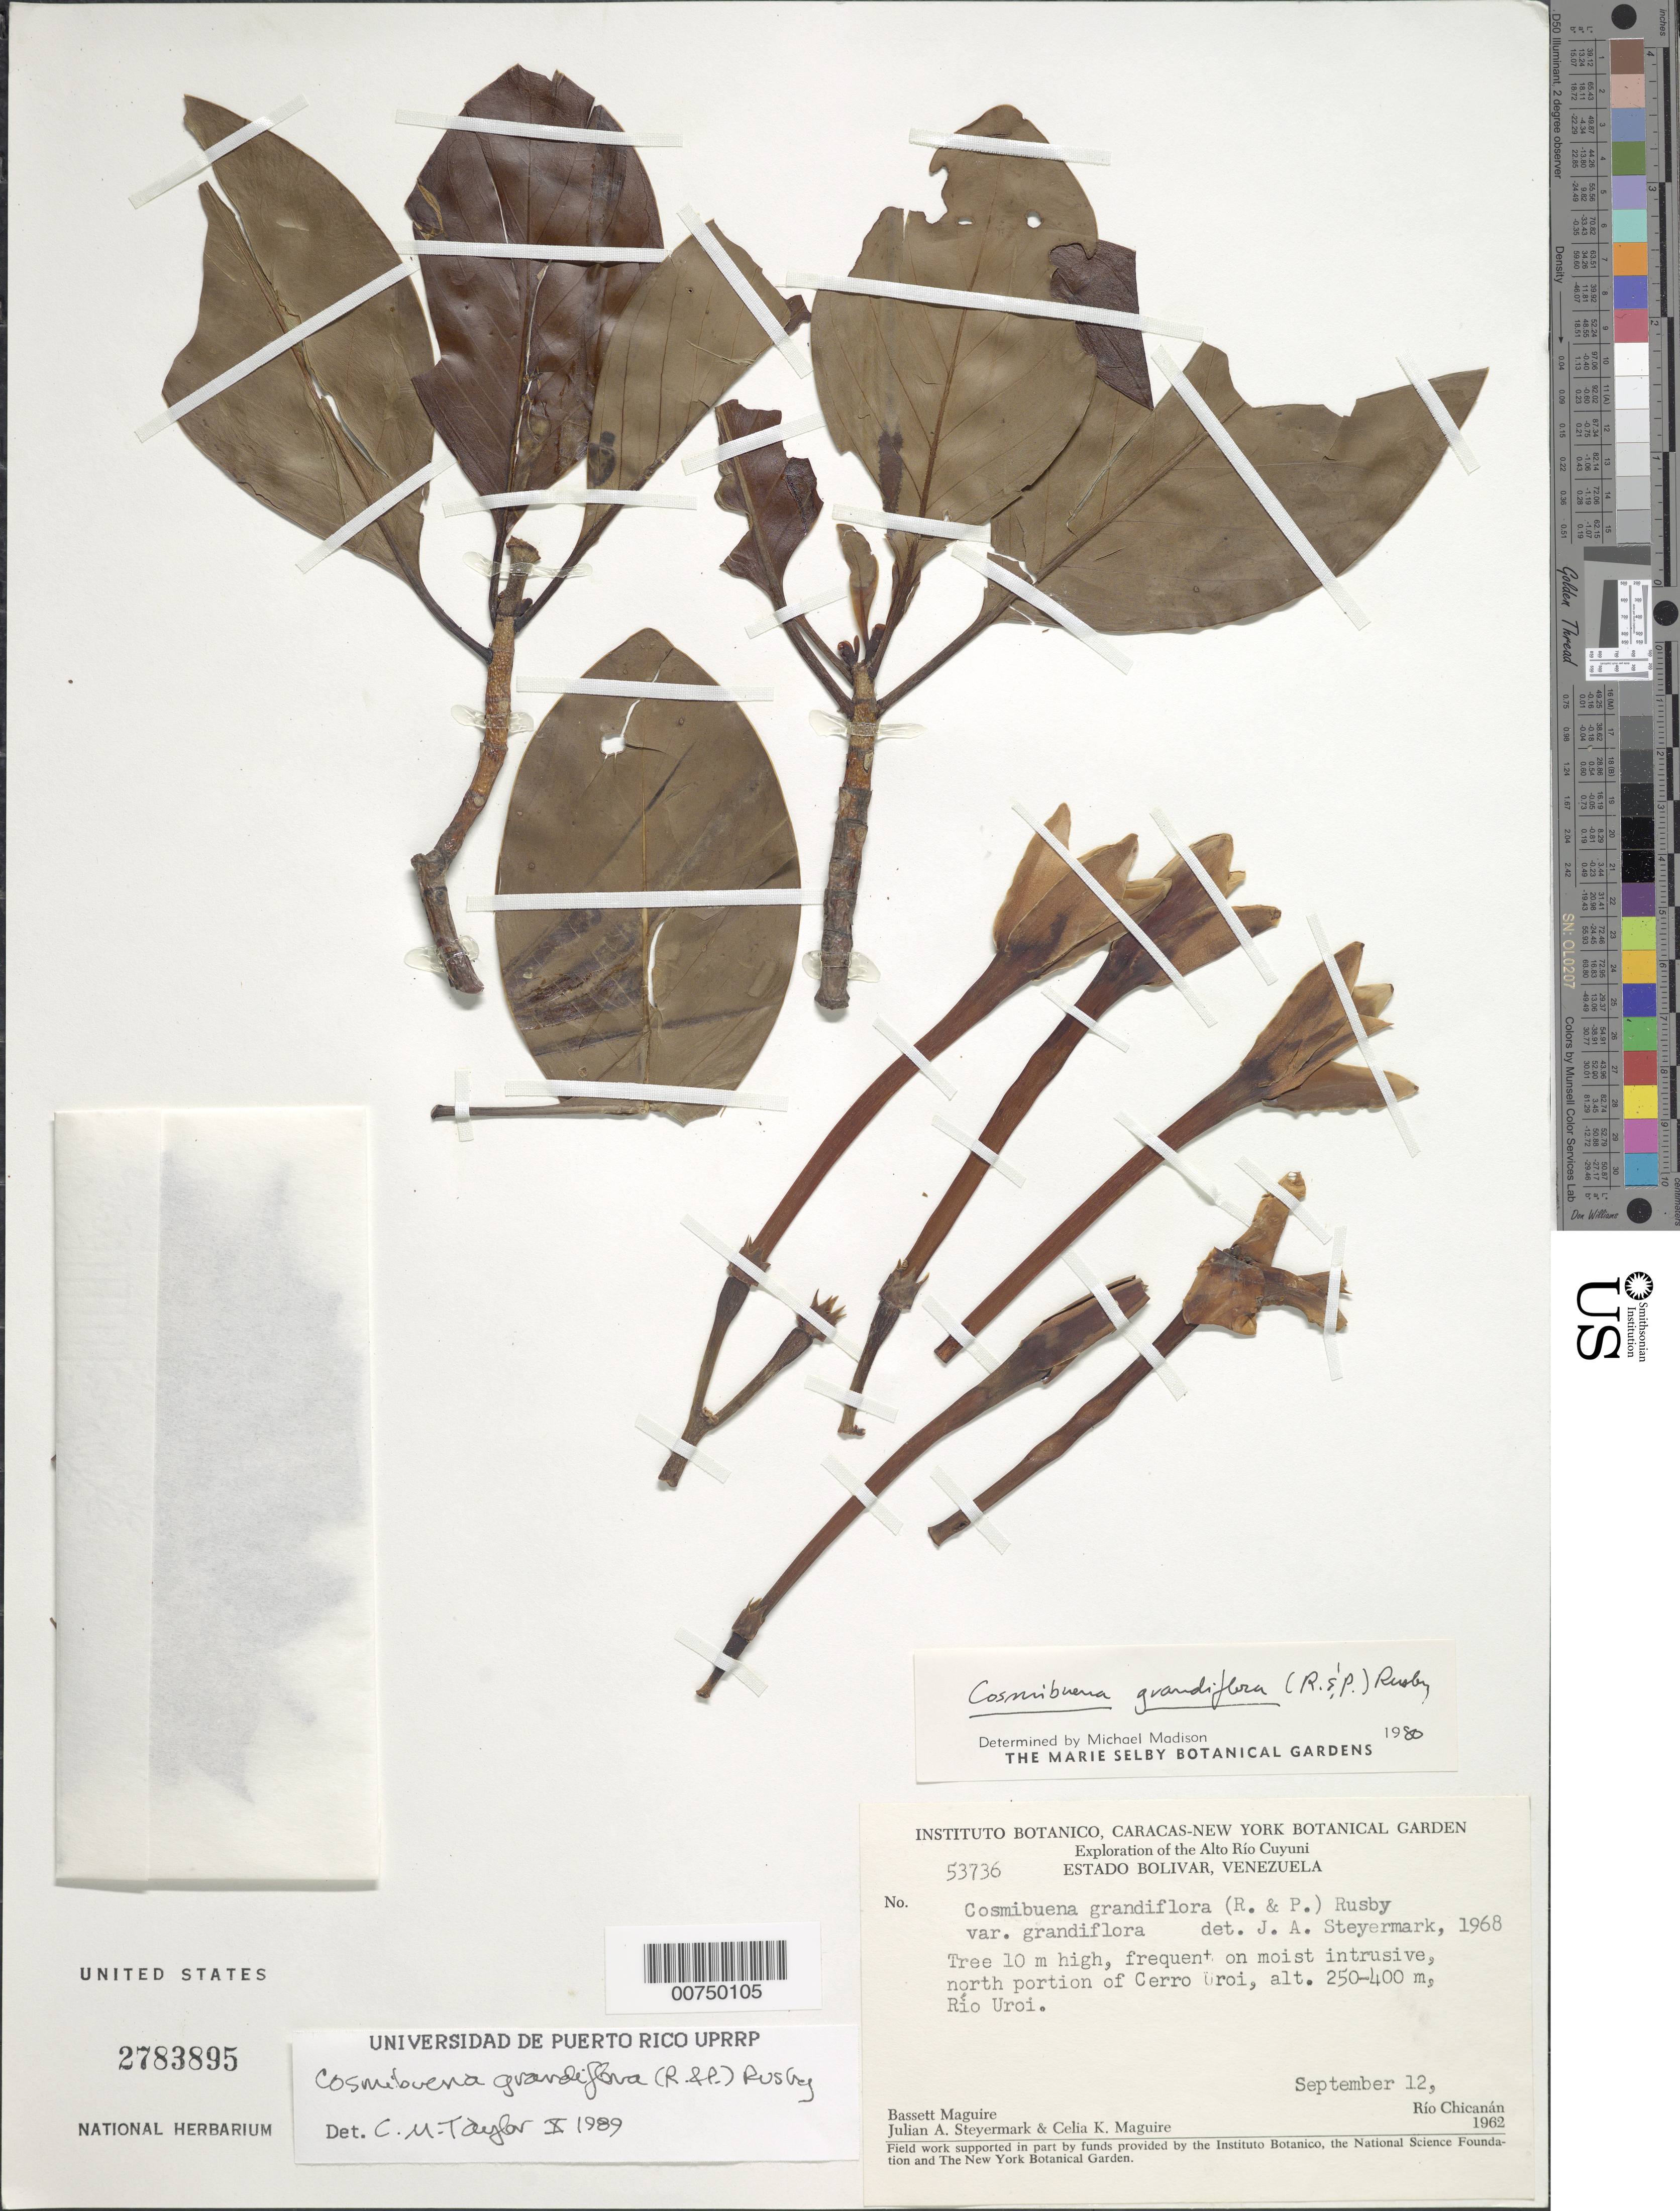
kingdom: Plantae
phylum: Tracheophyta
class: Magnoliopsida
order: Gentianales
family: Rubiaceae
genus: Cosmibuena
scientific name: Cosmibuena grandiflora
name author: (Rose & Pav.) Rusby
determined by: Taylor, Charlotte M.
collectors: B. Maguire, J. Steyermark & C. K. Maguire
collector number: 53736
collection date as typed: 12-Sep-62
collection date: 1962-09-12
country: Venezuela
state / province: Bolívar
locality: Alto Río Cuyuni, Cerro Uroi, summit of north portion, Río Uroi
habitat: On moist intrusive, N portion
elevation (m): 250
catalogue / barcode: US 2783895